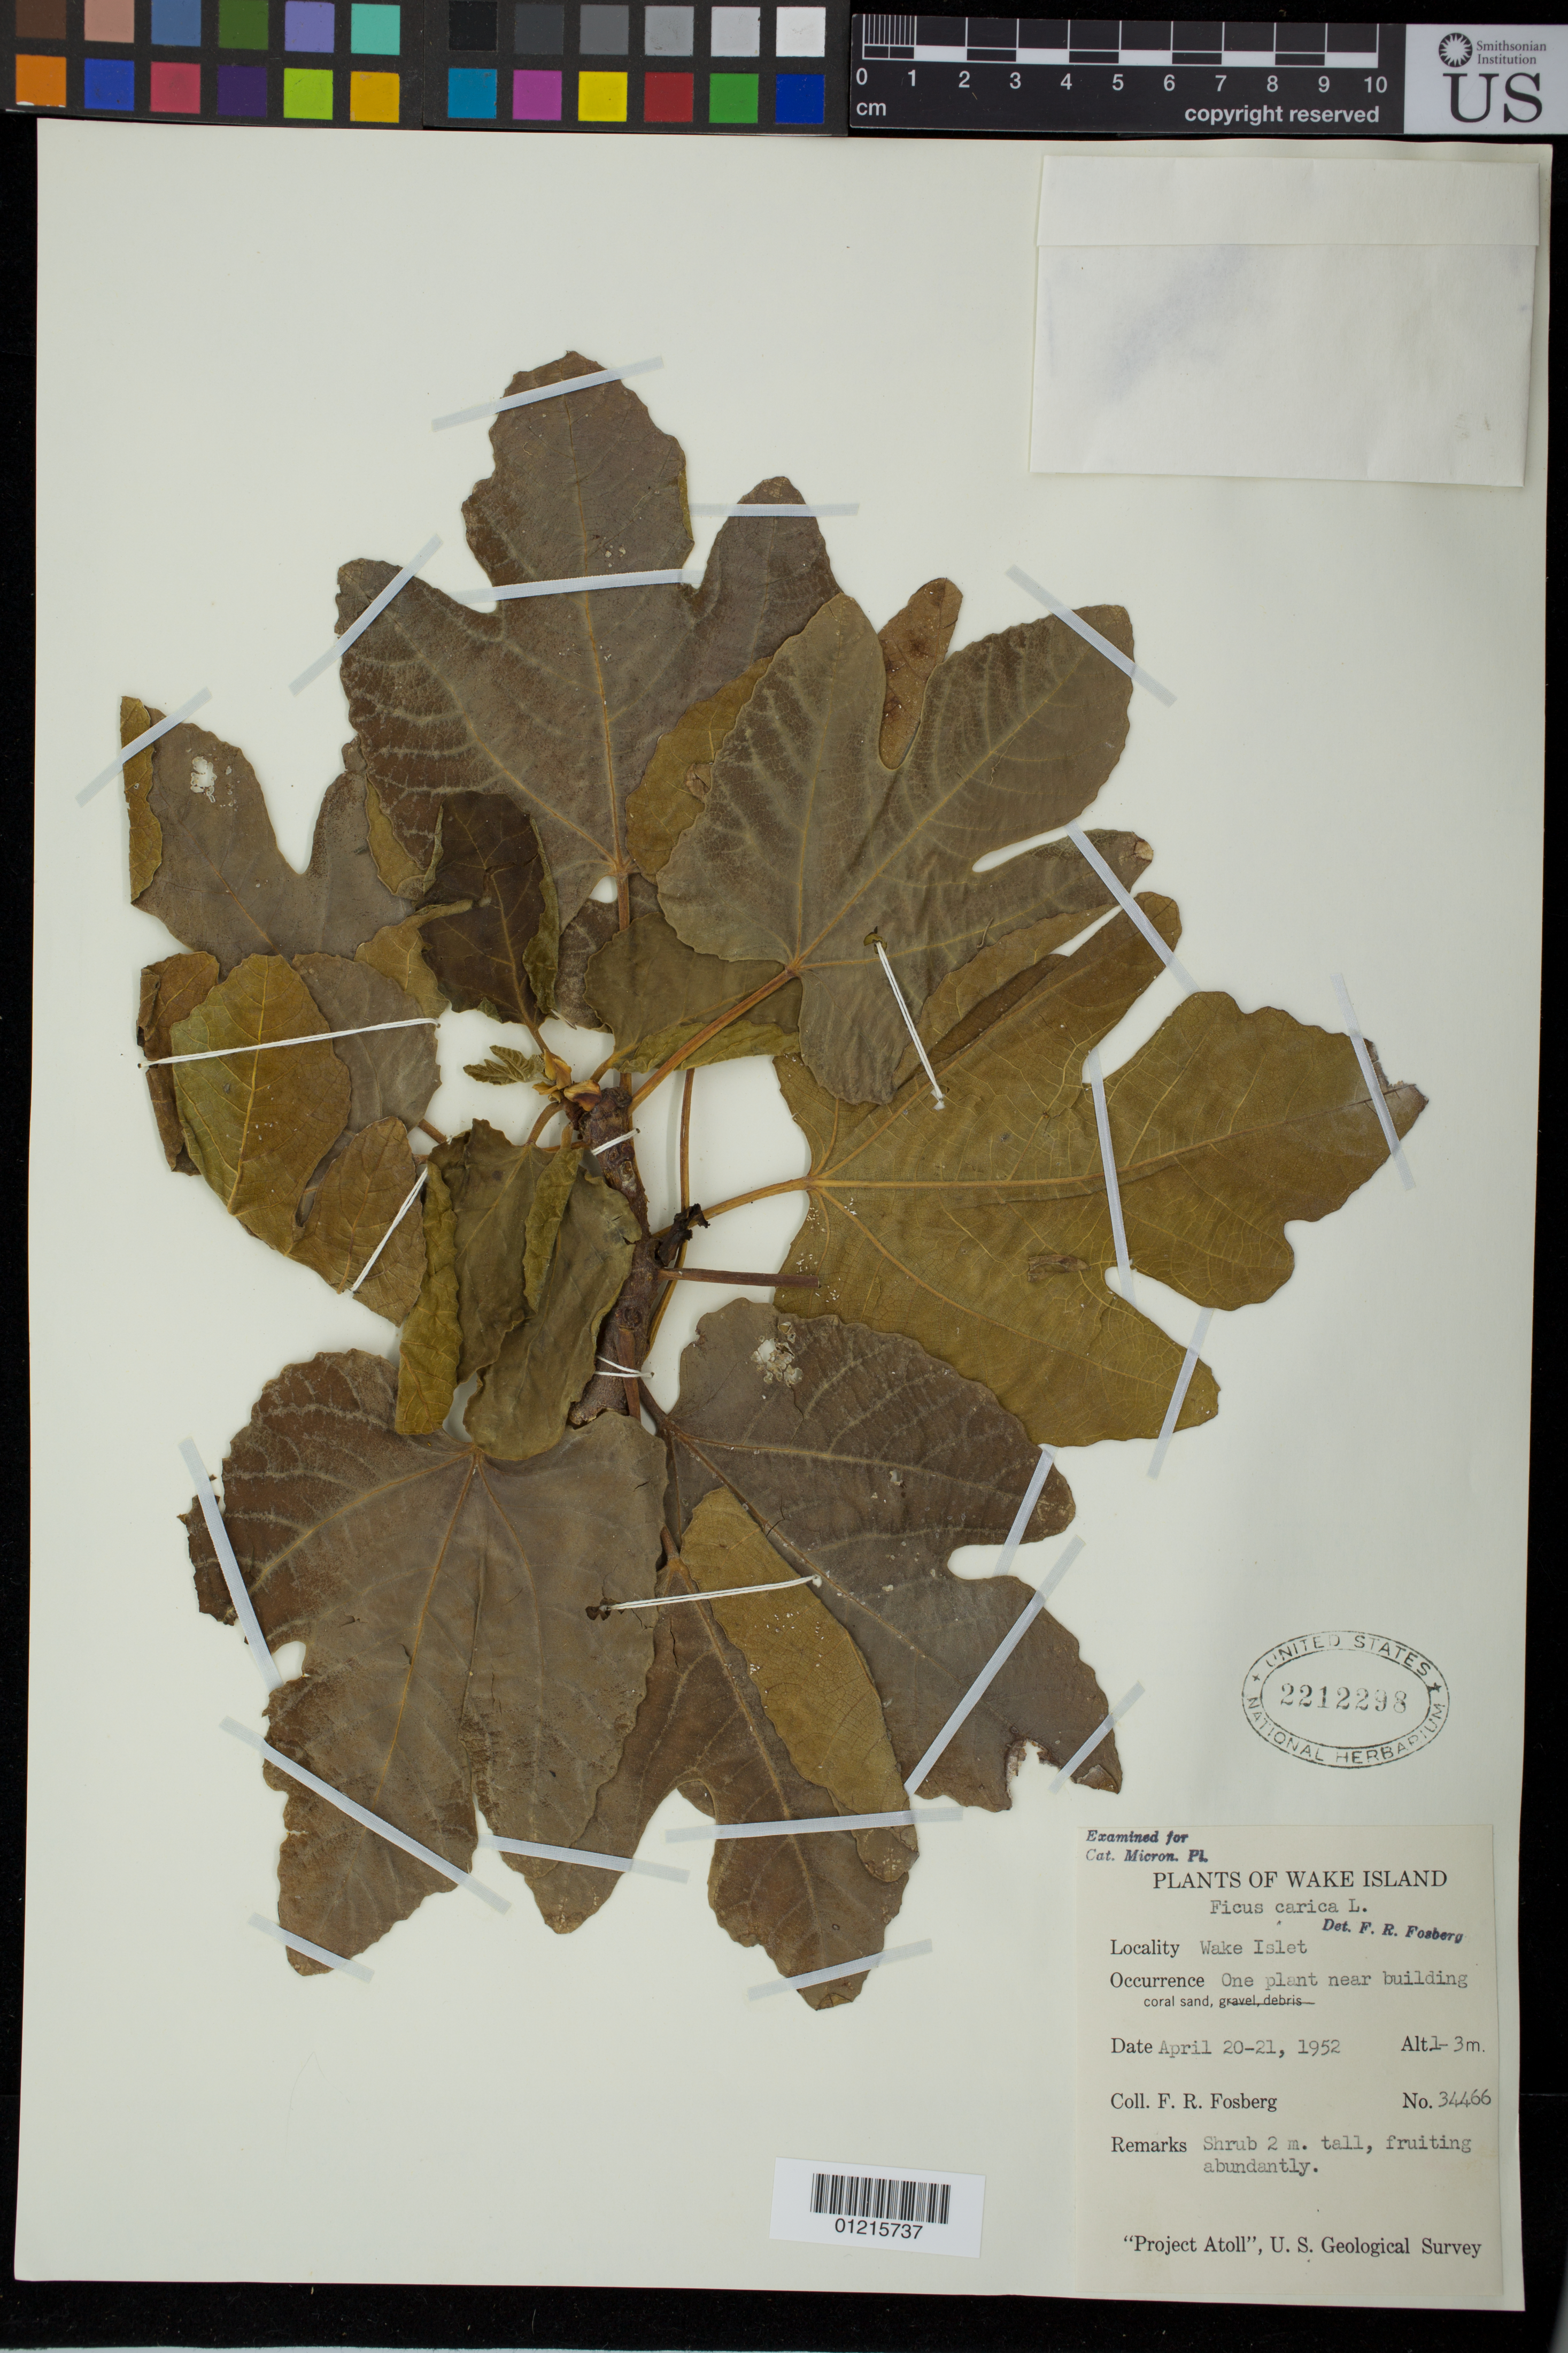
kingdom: Plantae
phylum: Tracheophyta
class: Magnoliopsida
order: Rosales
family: Moraceae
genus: Ficus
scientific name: Ficus carica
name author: L.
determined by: Fosberg, F. R.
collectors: F. R. Fosberg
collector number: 34466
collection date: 1952-04-20/1952-04-21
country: U.S. Administered Pacific Islands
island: Wake Atoll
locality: Wake Islet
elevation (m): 1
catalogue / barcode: US 2212298